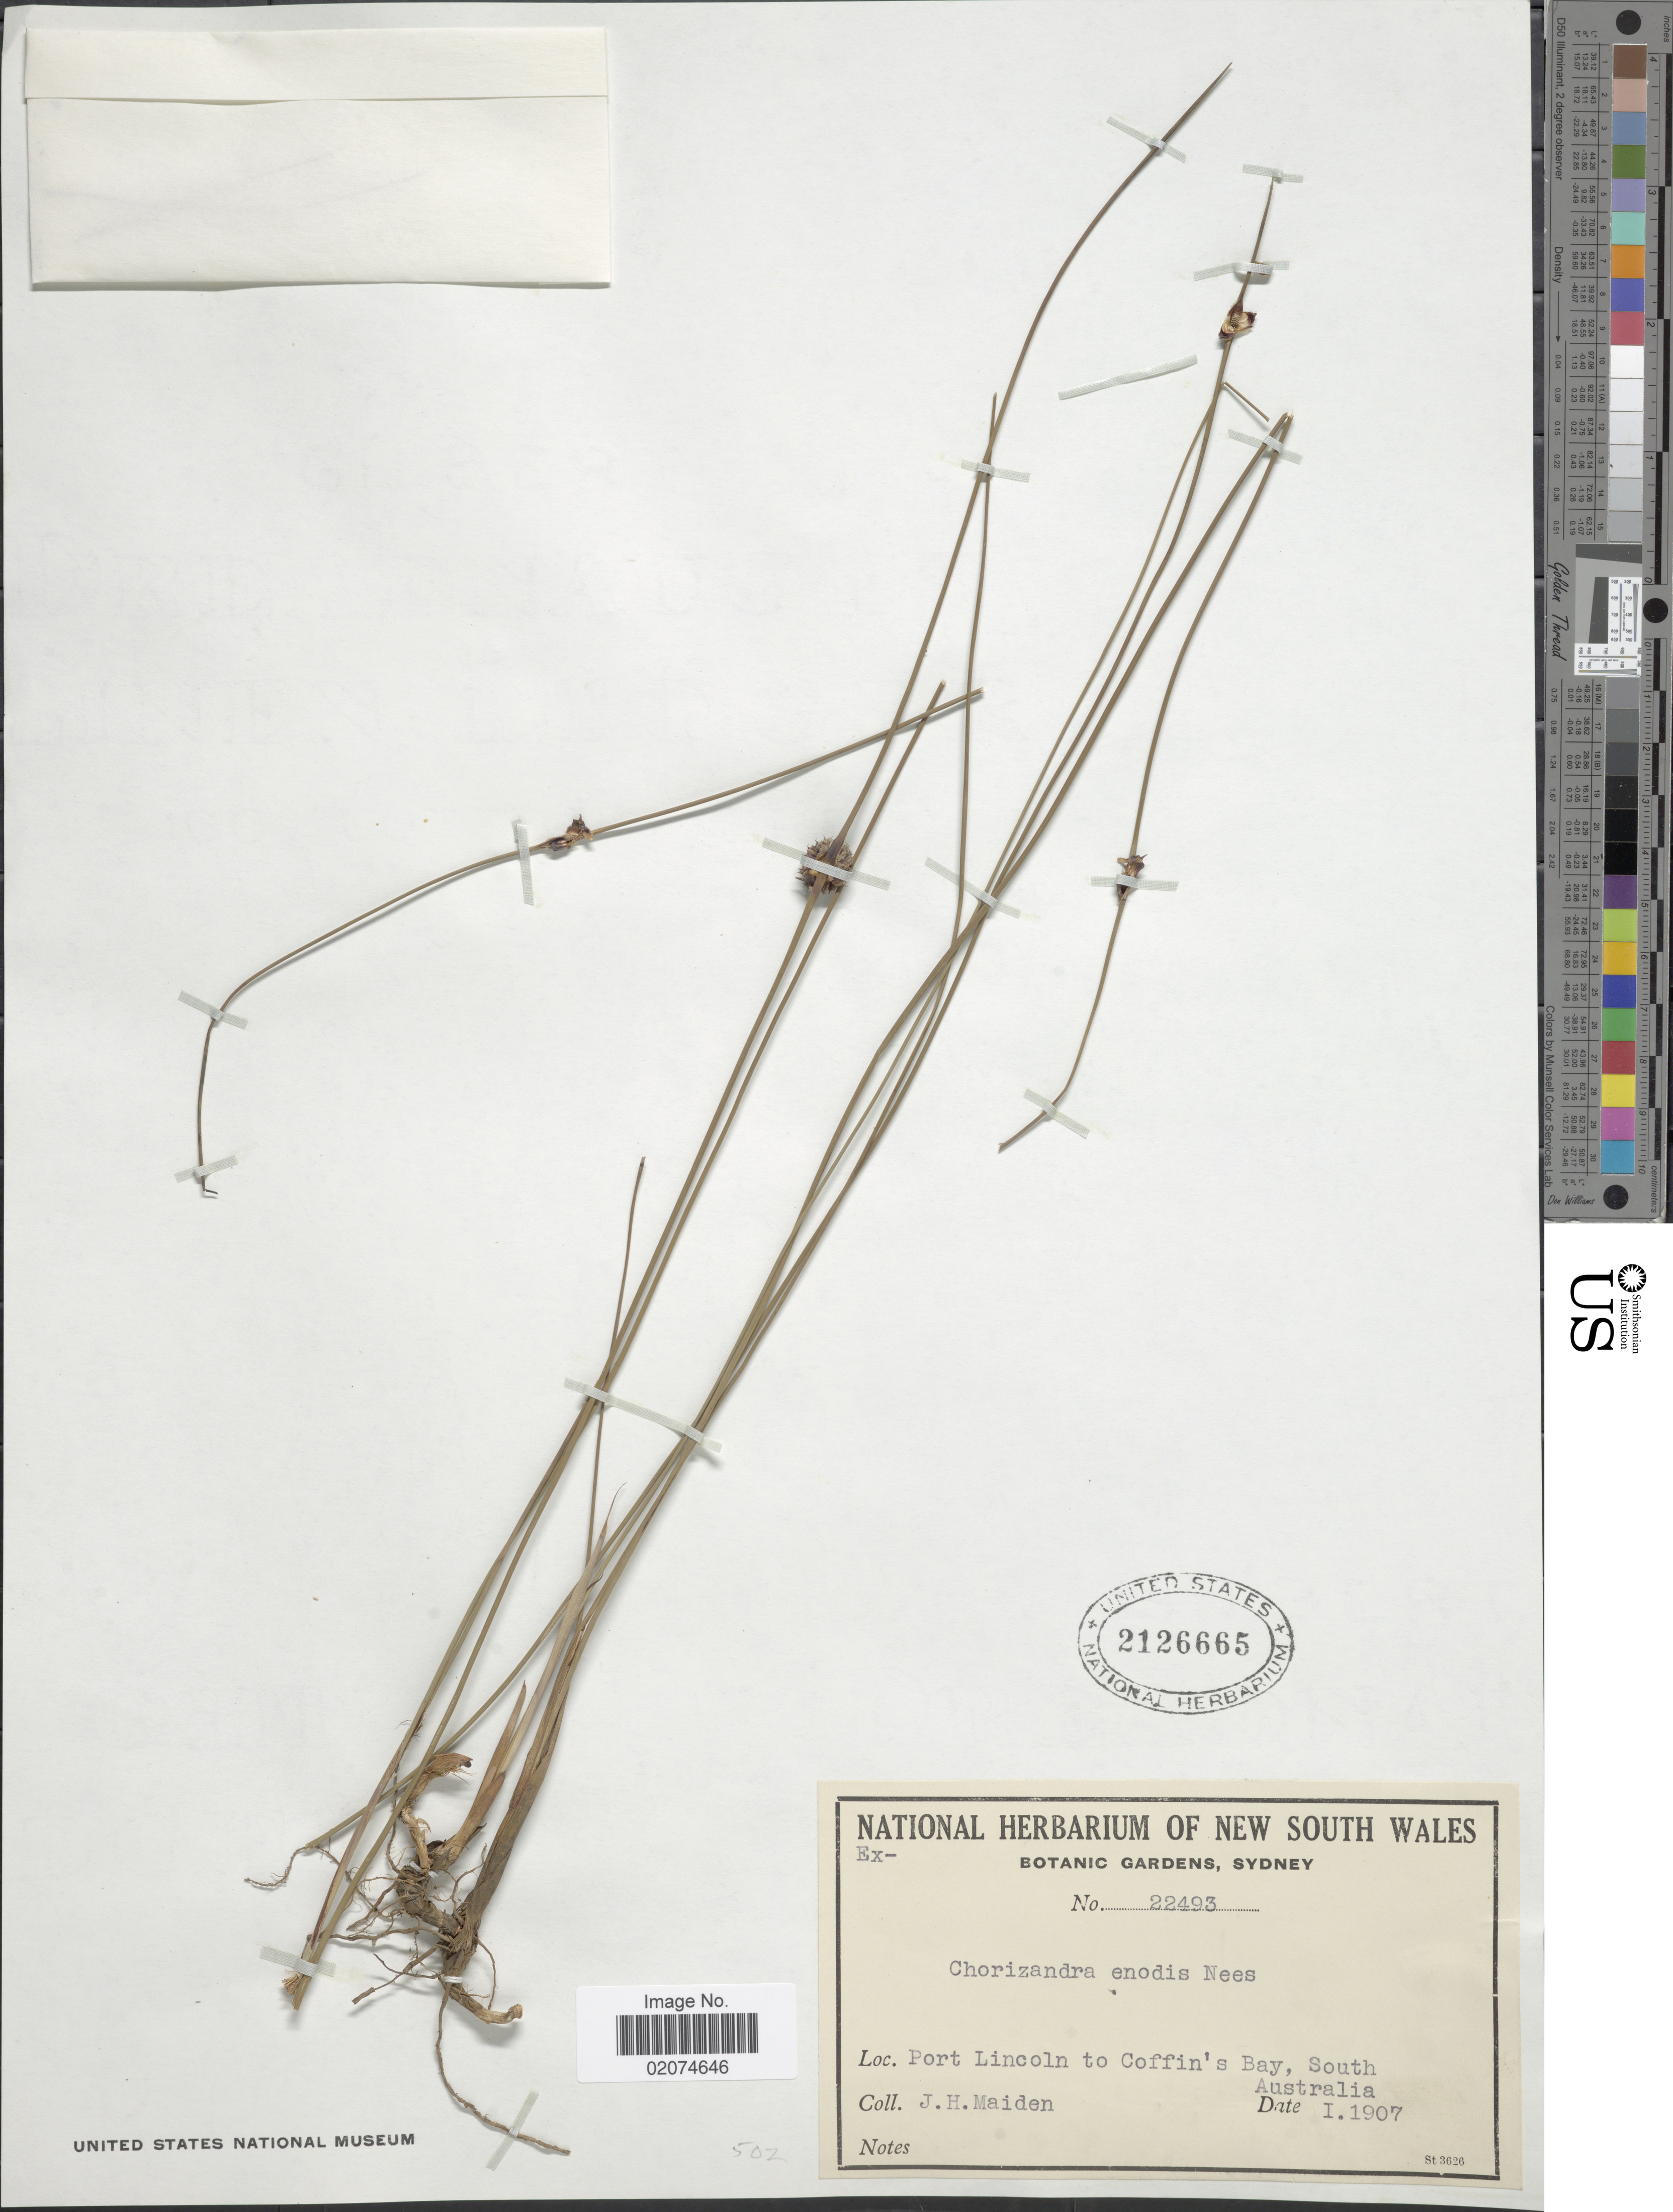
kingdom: Plantae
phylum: Tracheophyta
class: Liliopsida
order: Poales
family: Cyperaceae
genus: Chorizandra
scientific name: Chorizandra enodis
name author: Nees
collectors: J. Maiden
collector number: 22493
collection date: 1907-01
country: Australia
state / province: South Australia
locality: Port Lincoln to Coffin's Bay, South Australia.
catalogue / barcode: US 2126665